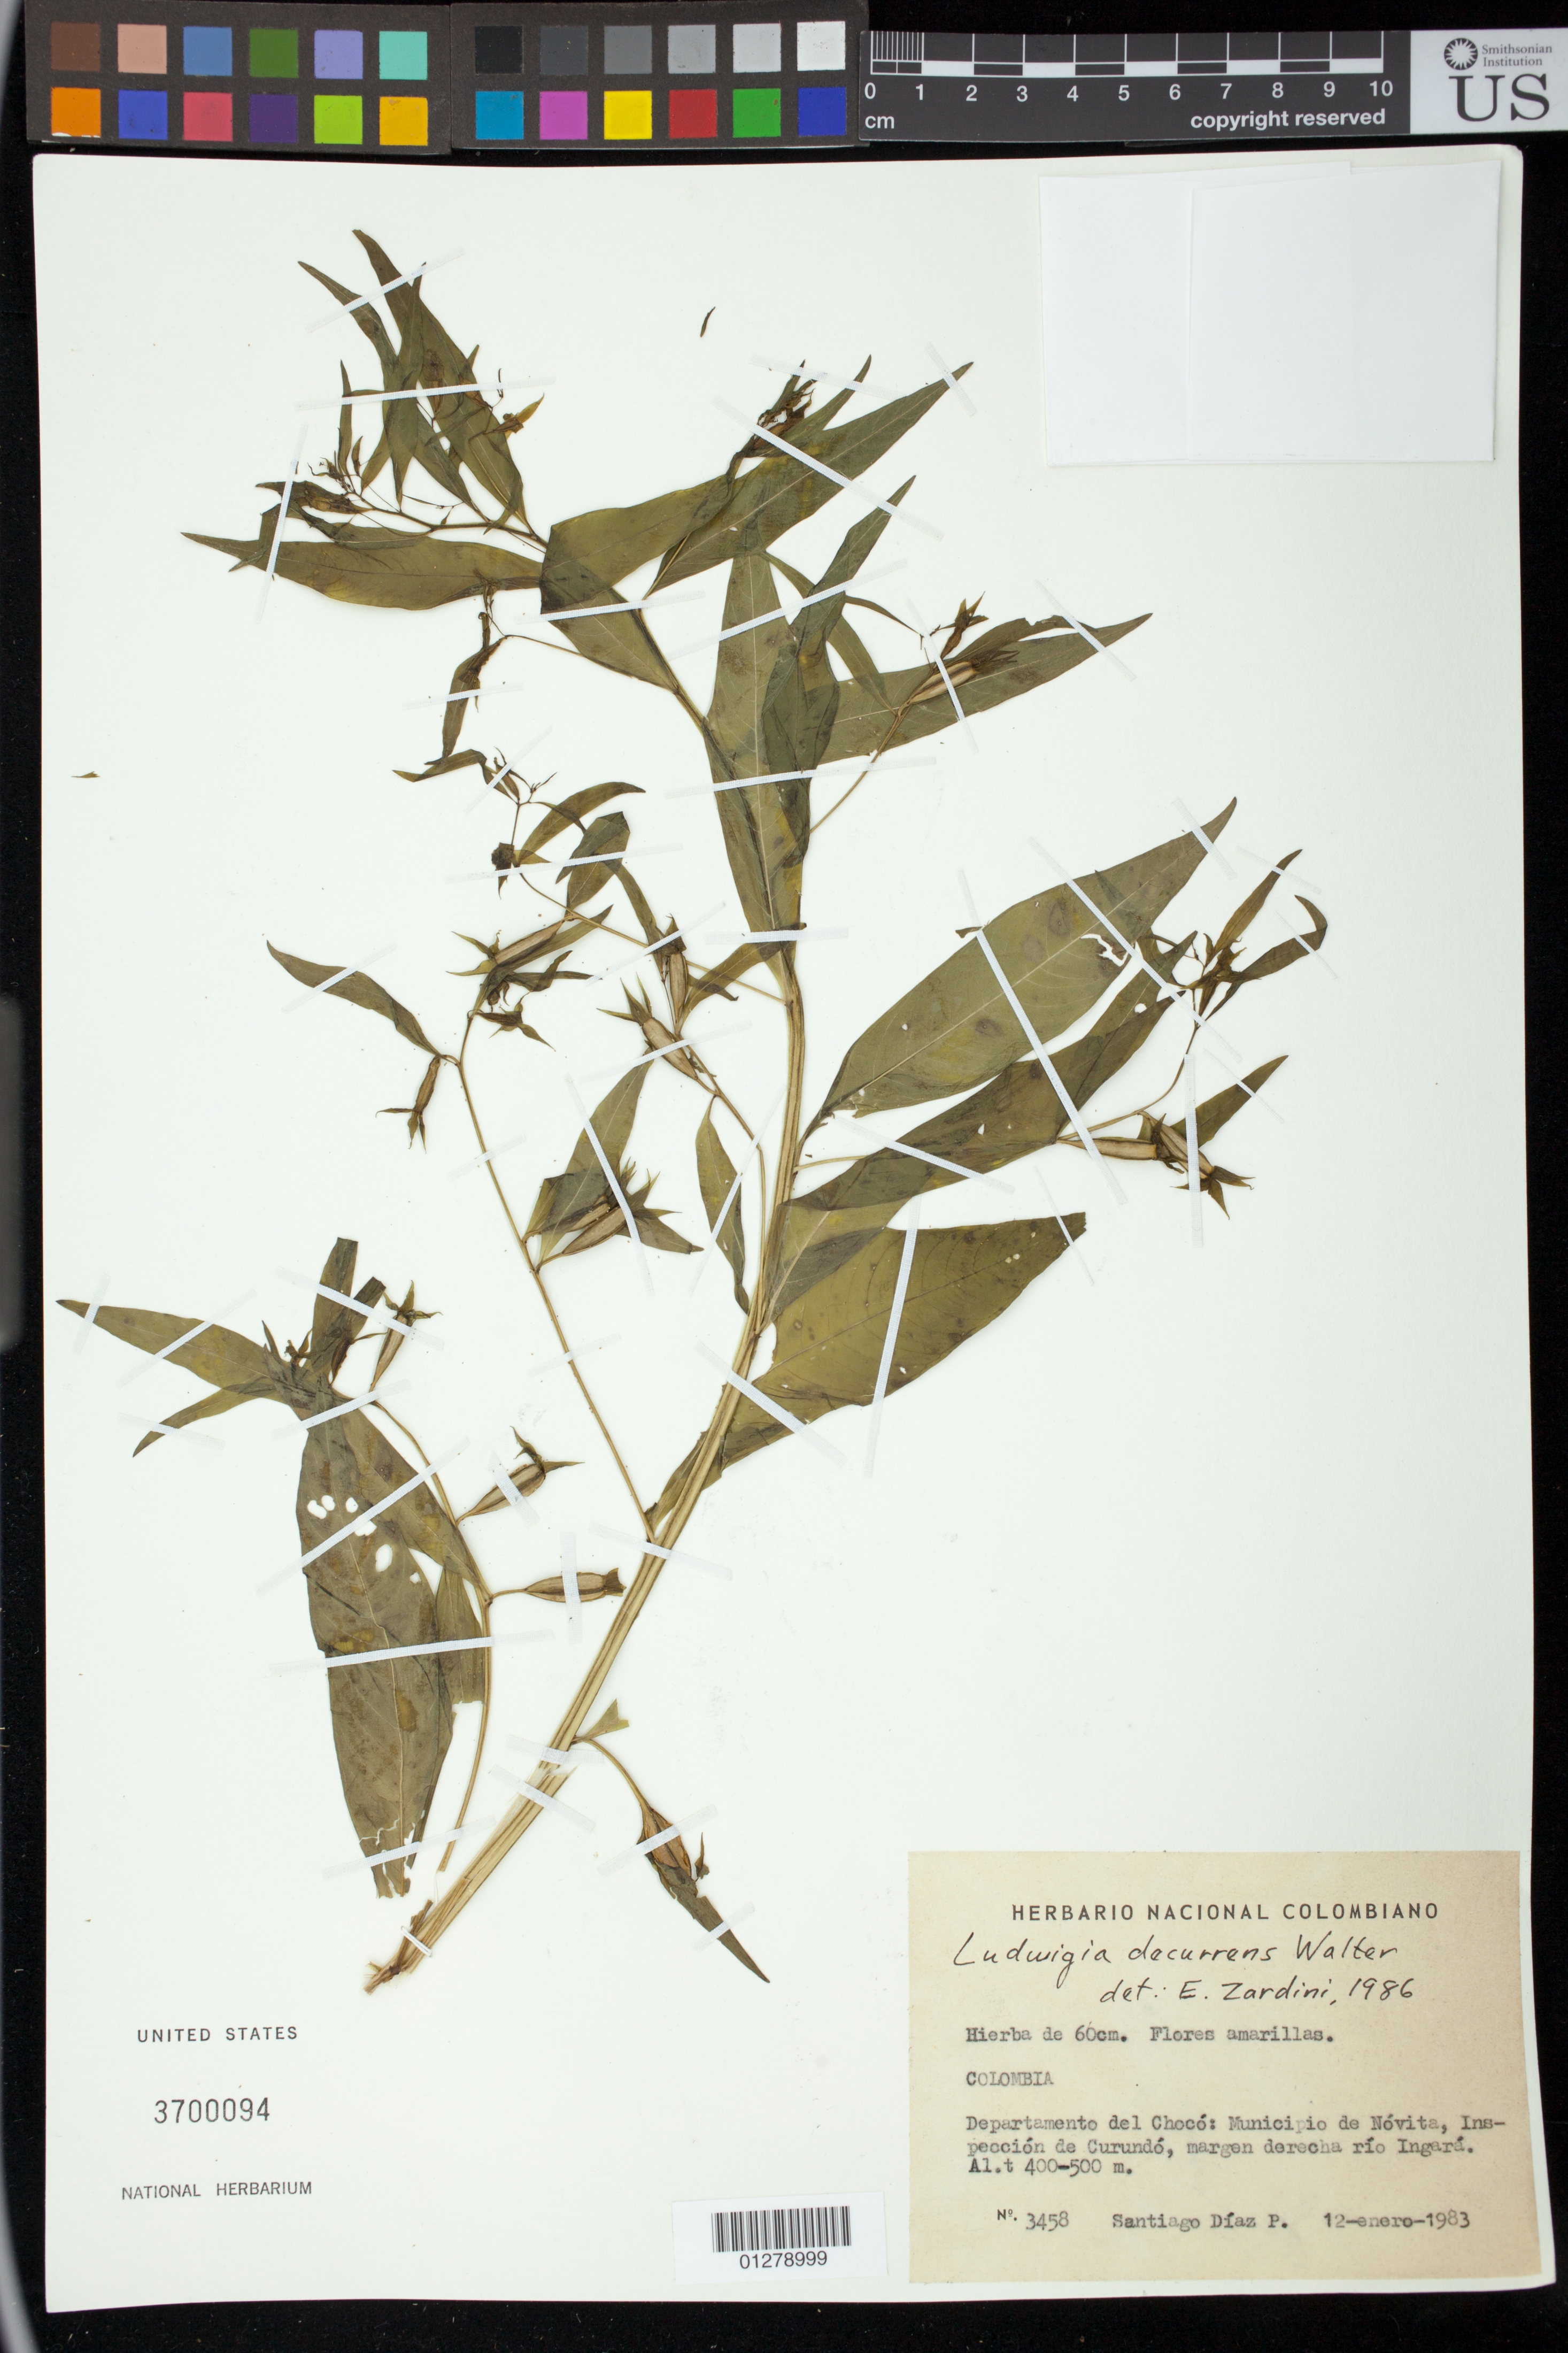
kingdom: Plantae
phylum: Tracheophyta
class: Magnoliopsida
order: Myrtales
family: Onagraceae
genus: Ludwigia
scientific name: Ludwigia decurrens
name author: Walter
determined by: Zardini, Elsa M.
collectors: S. Díaz Píedrahíta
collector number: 3458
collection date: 1983-01-12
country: Colombia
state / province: Chocó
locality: Municipio de Novita, Inspeccion de Curundo, margen derecha rio Ingara.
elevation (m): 400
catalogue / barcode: US 3700094